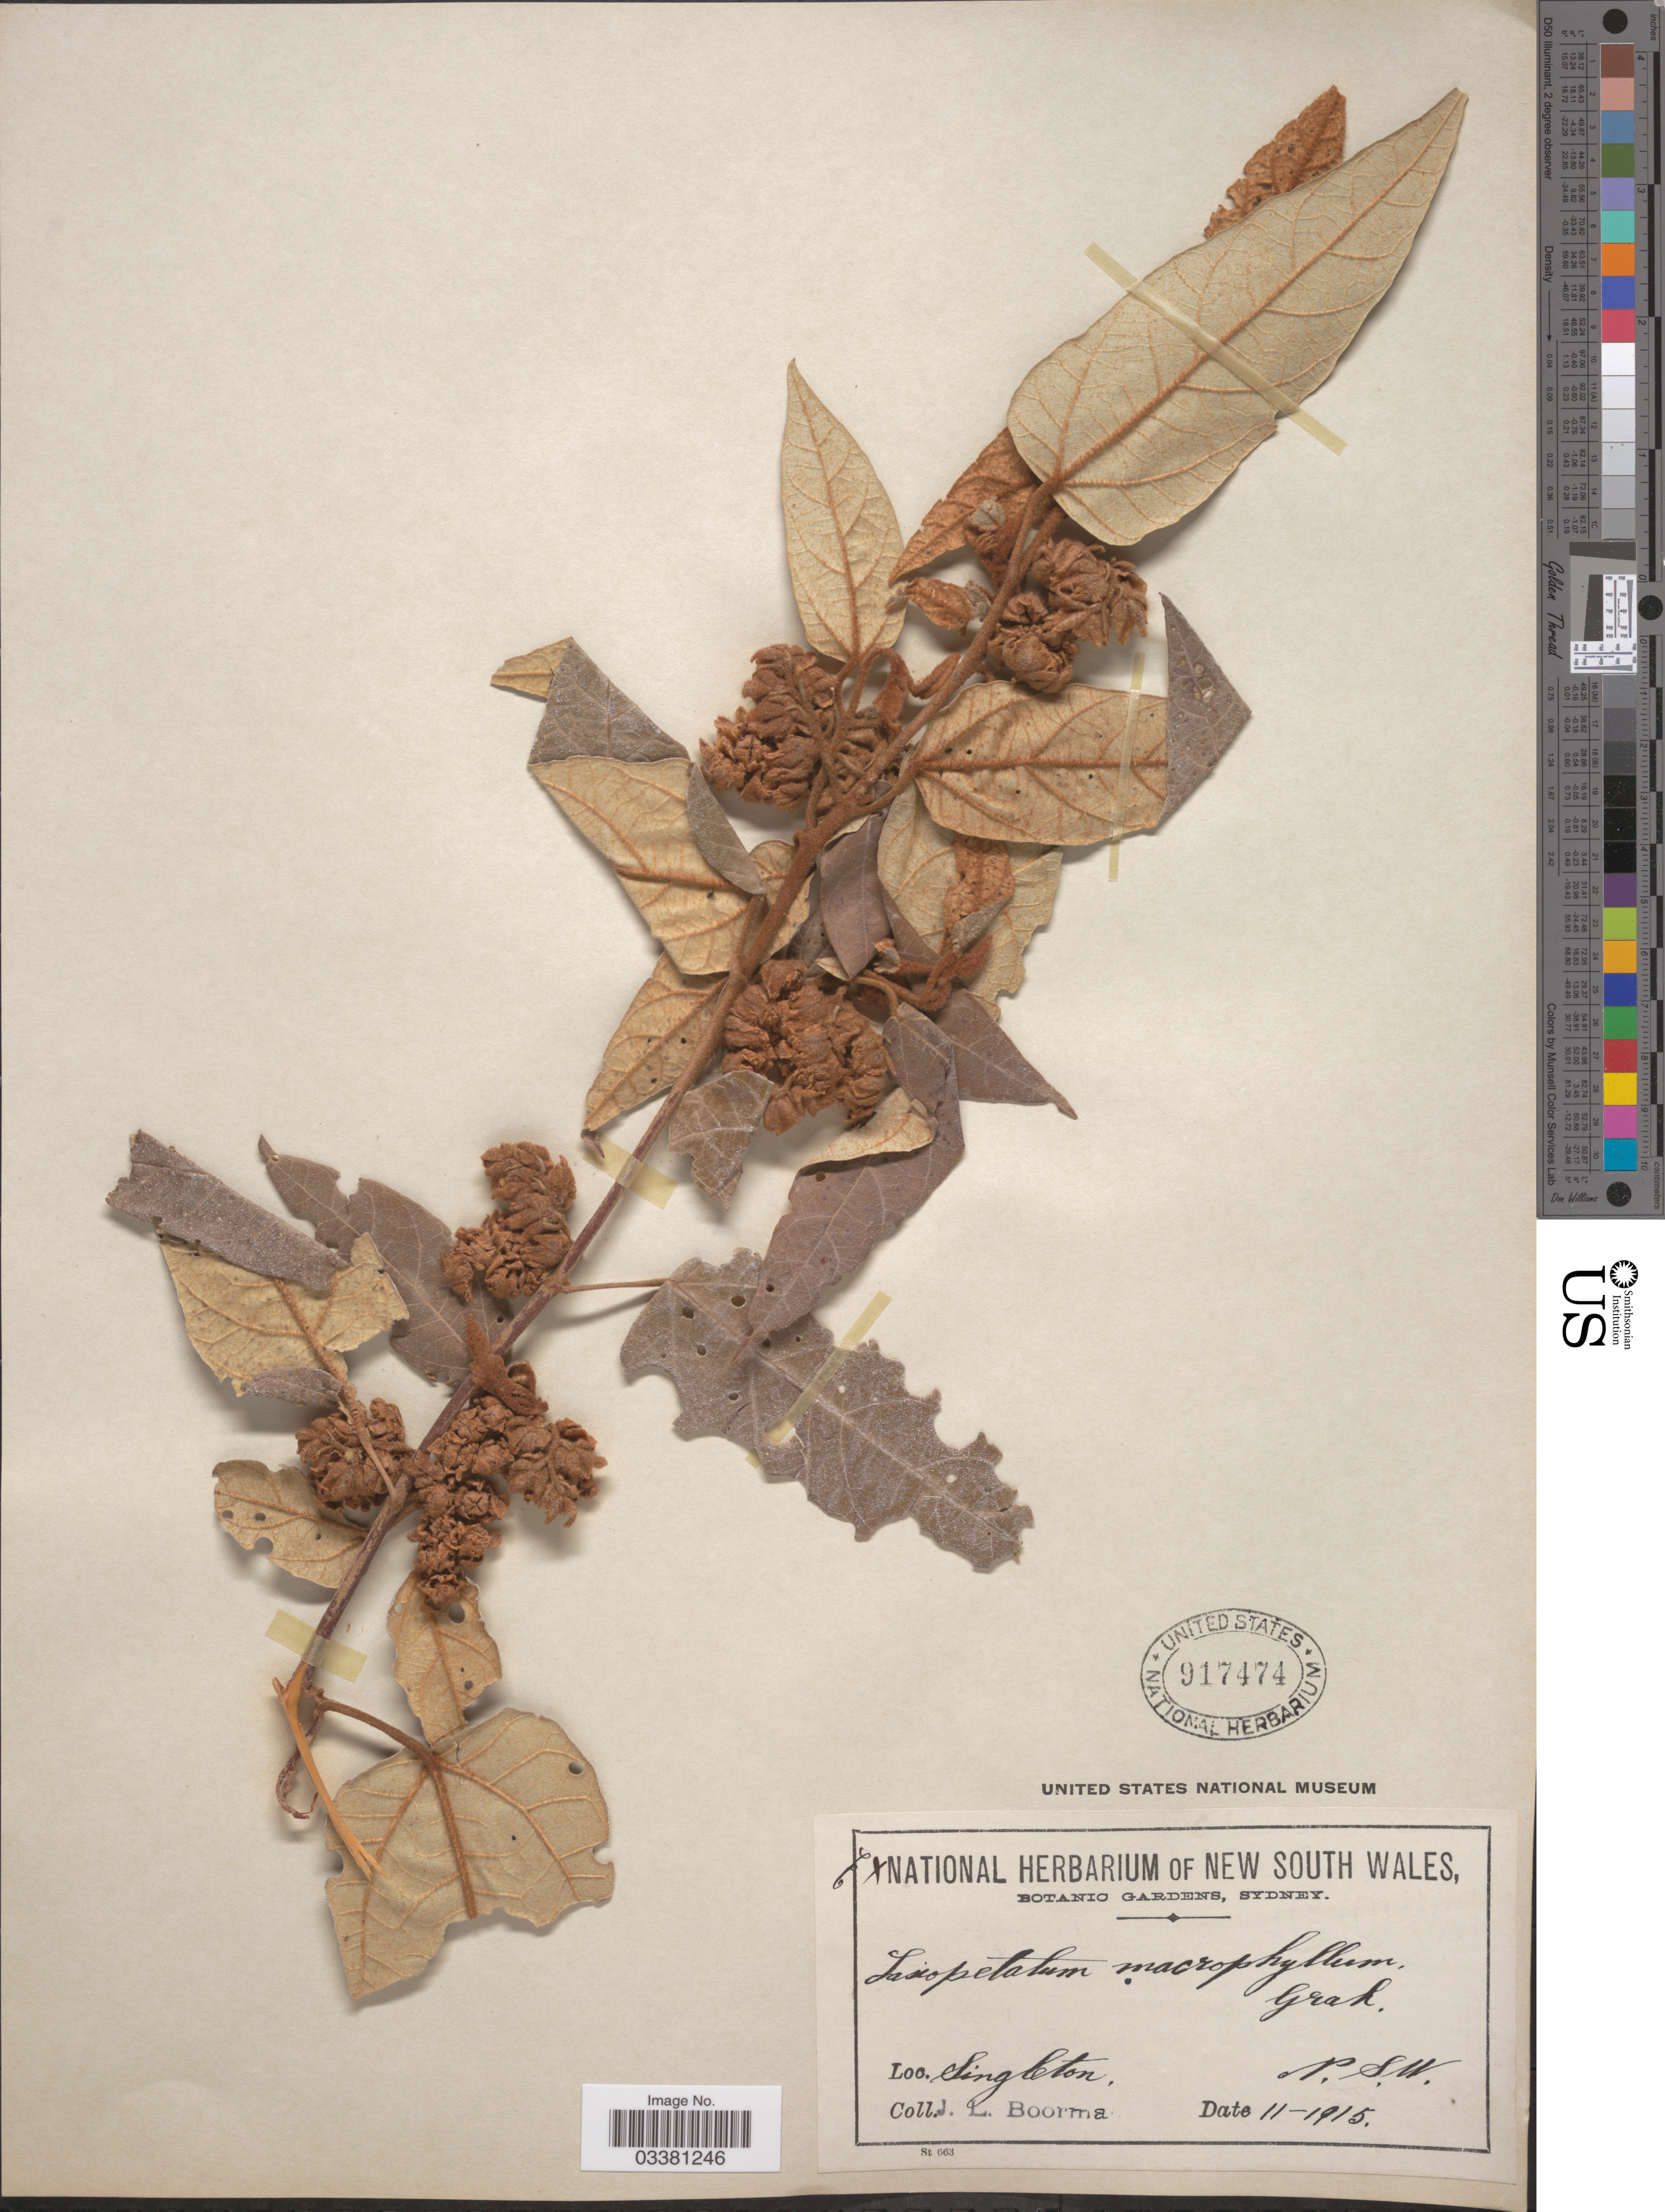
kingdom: Plantae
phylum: Tracheophyta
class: Magnoliopsida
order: Malvales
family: Malvaceae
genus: Lasiopetalum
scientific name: Lasiopetalum macrophyllum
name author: Graham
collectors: J. Boorman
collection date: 1915-11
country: Australia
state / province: New South Wales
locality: Singleton.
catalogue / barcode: US 917474